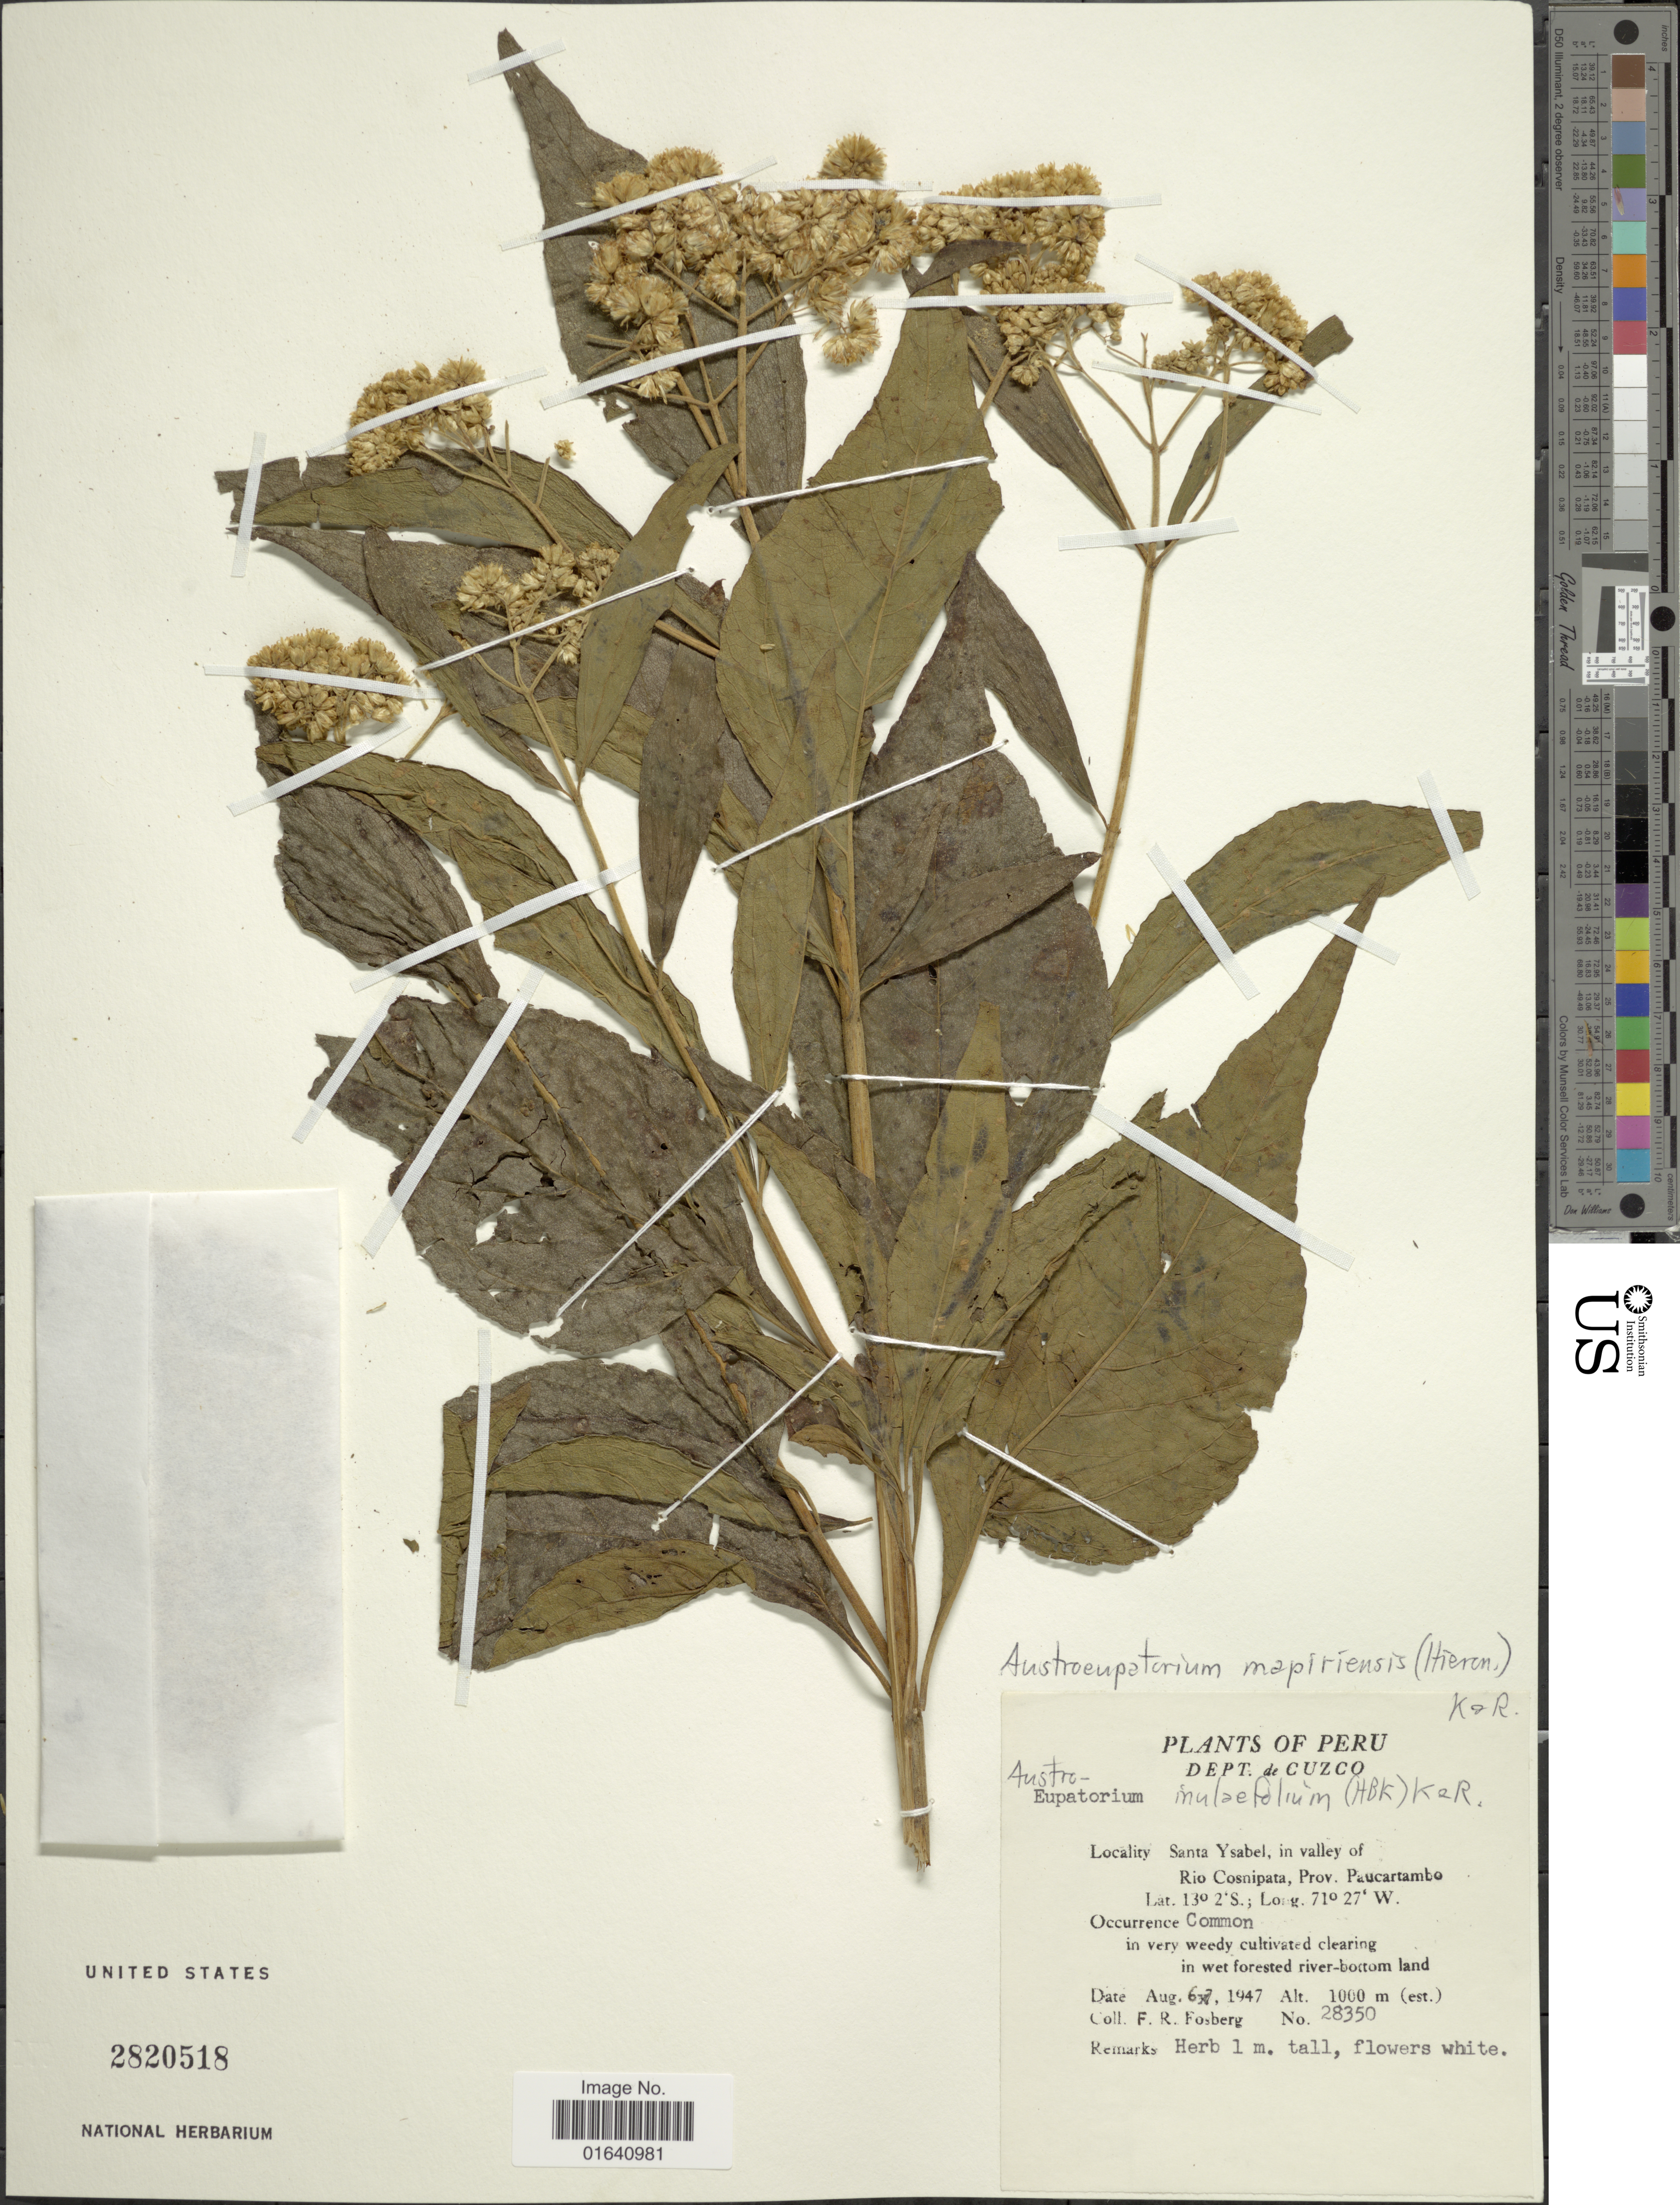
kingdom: Plantae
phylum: Tracheophyta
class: Magnoliopsida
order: Asterales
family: Asteraceae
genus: Austroeupatorium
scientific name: Austroeupatorium decemflorum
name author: (DC.) R.M. King & H. Rob.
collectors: F. R. Fosberg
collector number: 28350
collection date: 1947-08-06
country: Peru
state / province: Cusco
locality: Depto de Cuzco, Santa Ysabel, in valley of Rio Rio Cosnipata, Prov. Paucartambo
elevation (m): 1000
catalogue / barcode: US 2820518